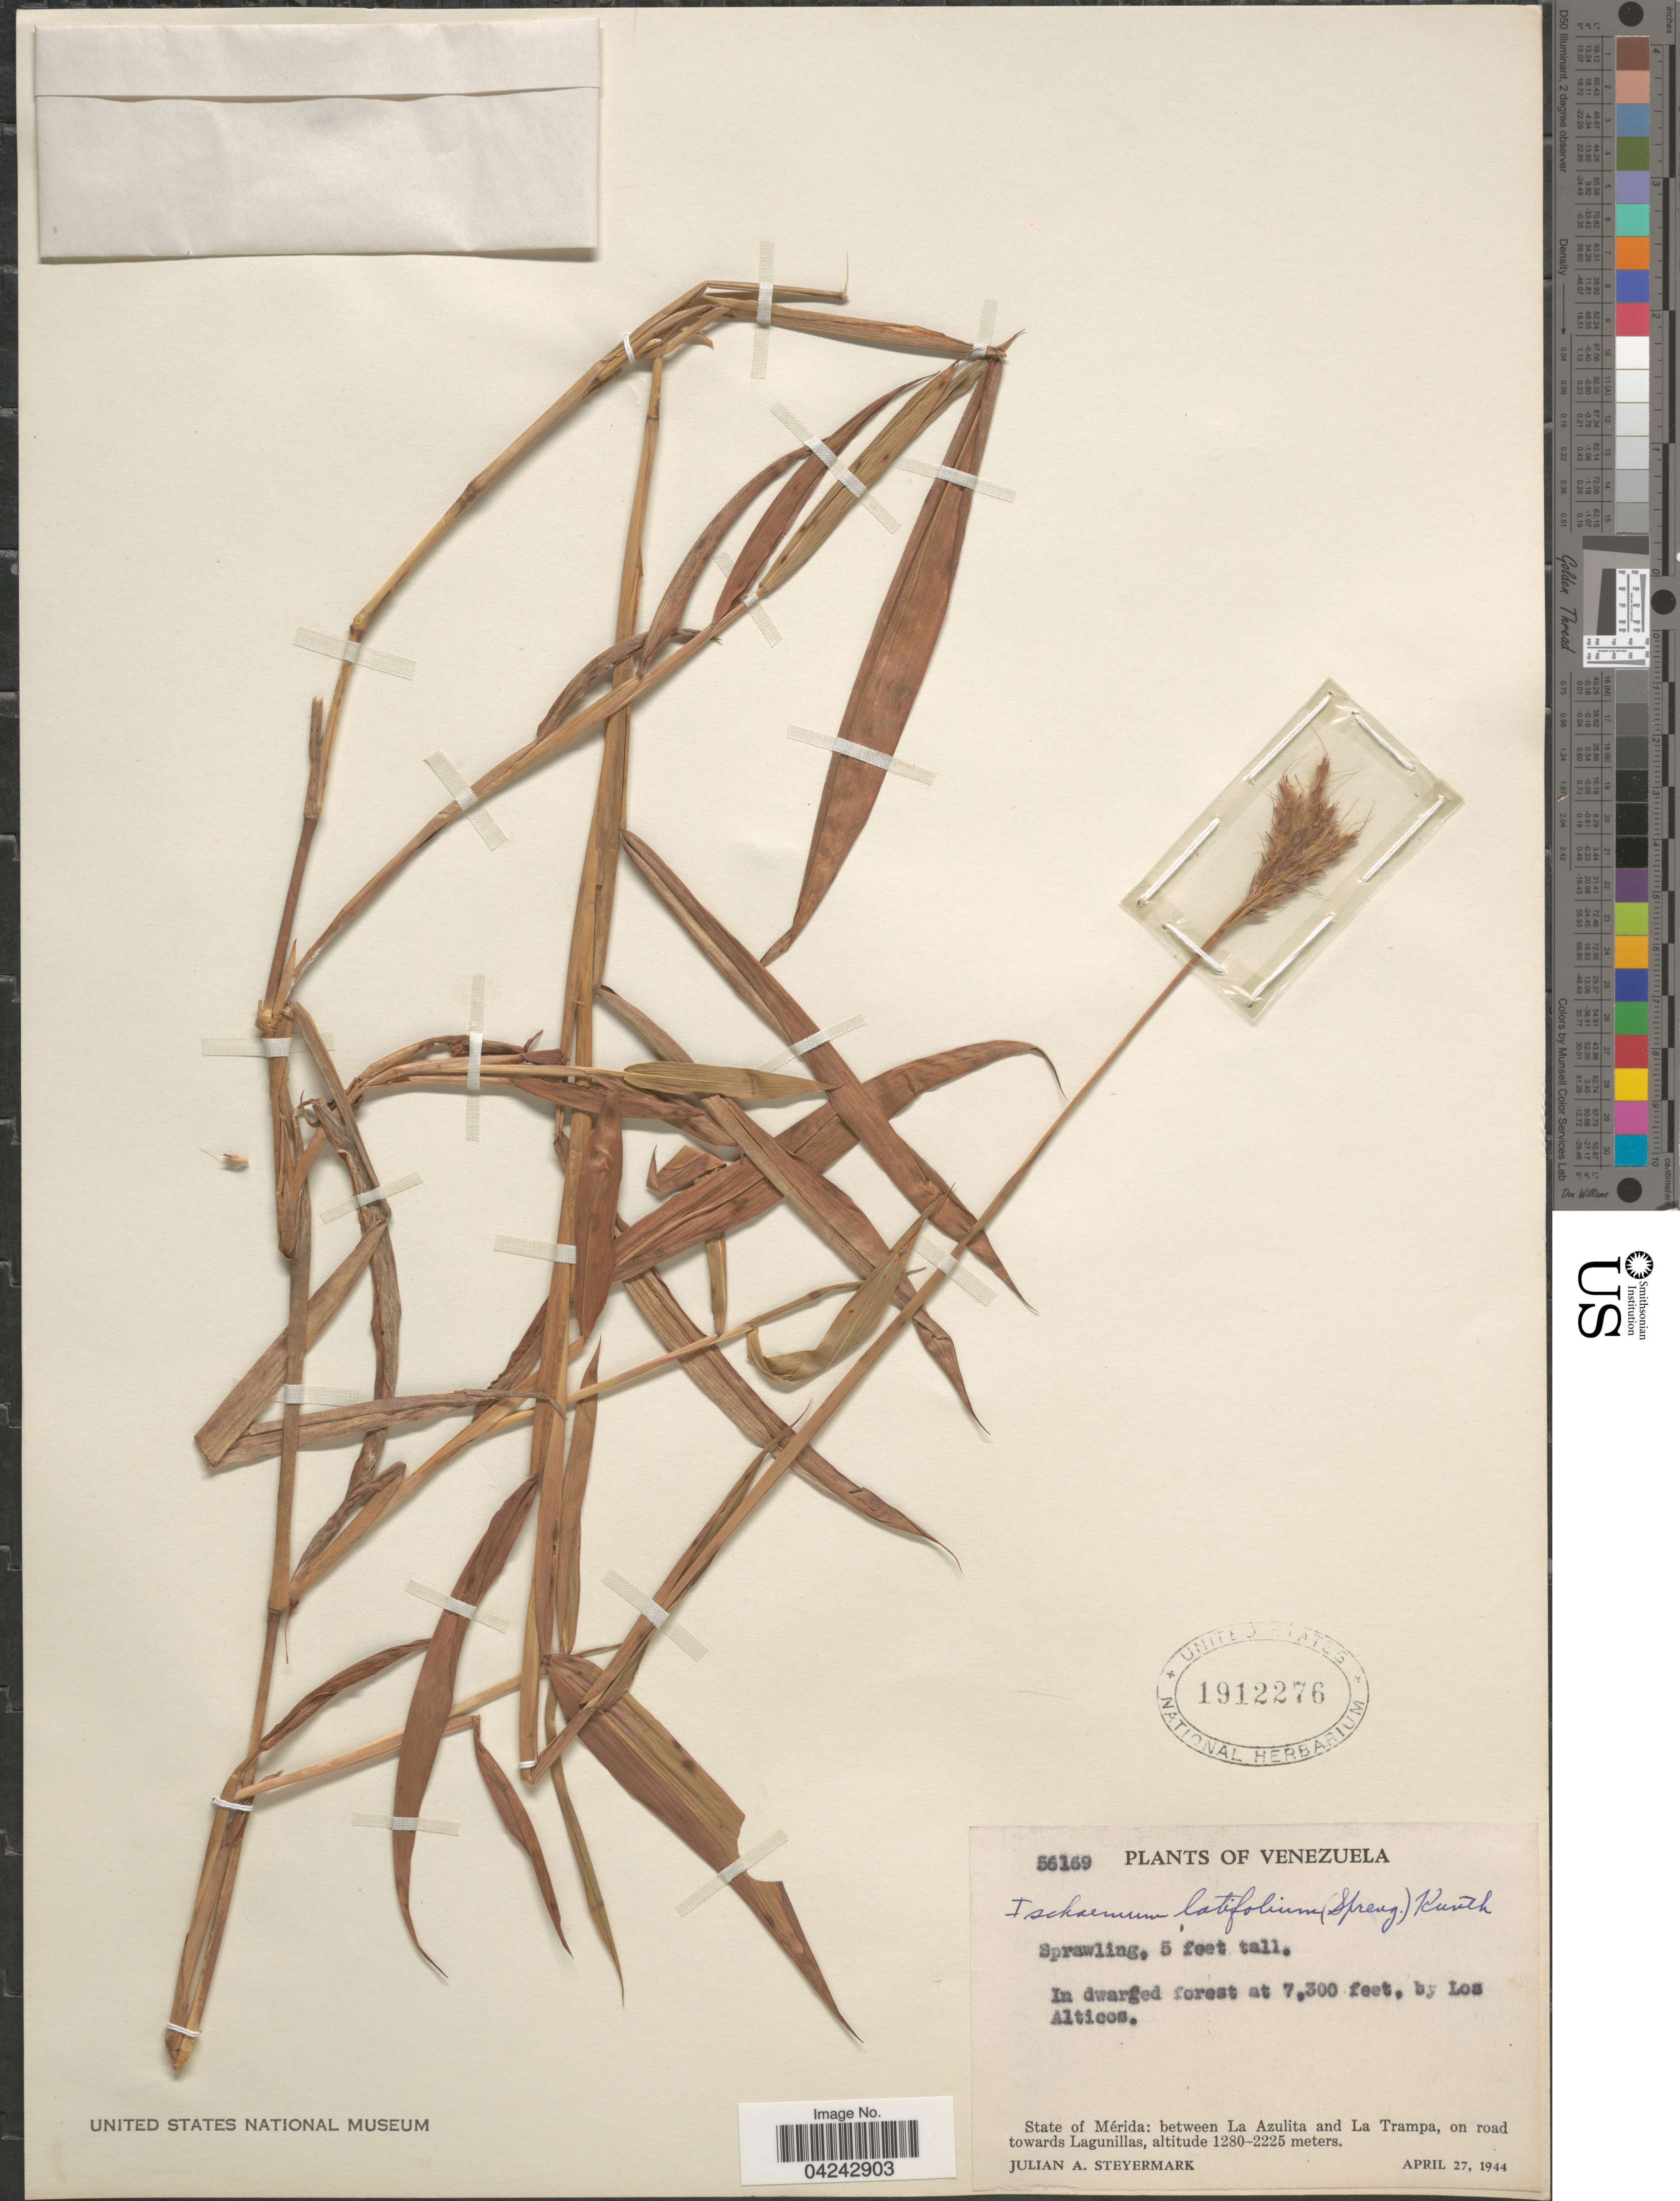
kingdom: Plantae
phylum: Tracheophyta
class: Liliopsida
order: Poales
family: Poaceae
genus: Ischaemum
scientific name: Ischaemum latifolium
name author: (Spreng.) Kunth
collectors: J. Steyermark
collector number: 56169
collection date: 1944-04-27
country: Venezuela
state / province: Merida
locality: By Los Alticos. Between La Azulita and La Trampa, on road towards Lagunillas.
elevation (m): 1280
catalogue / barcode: US 1912276